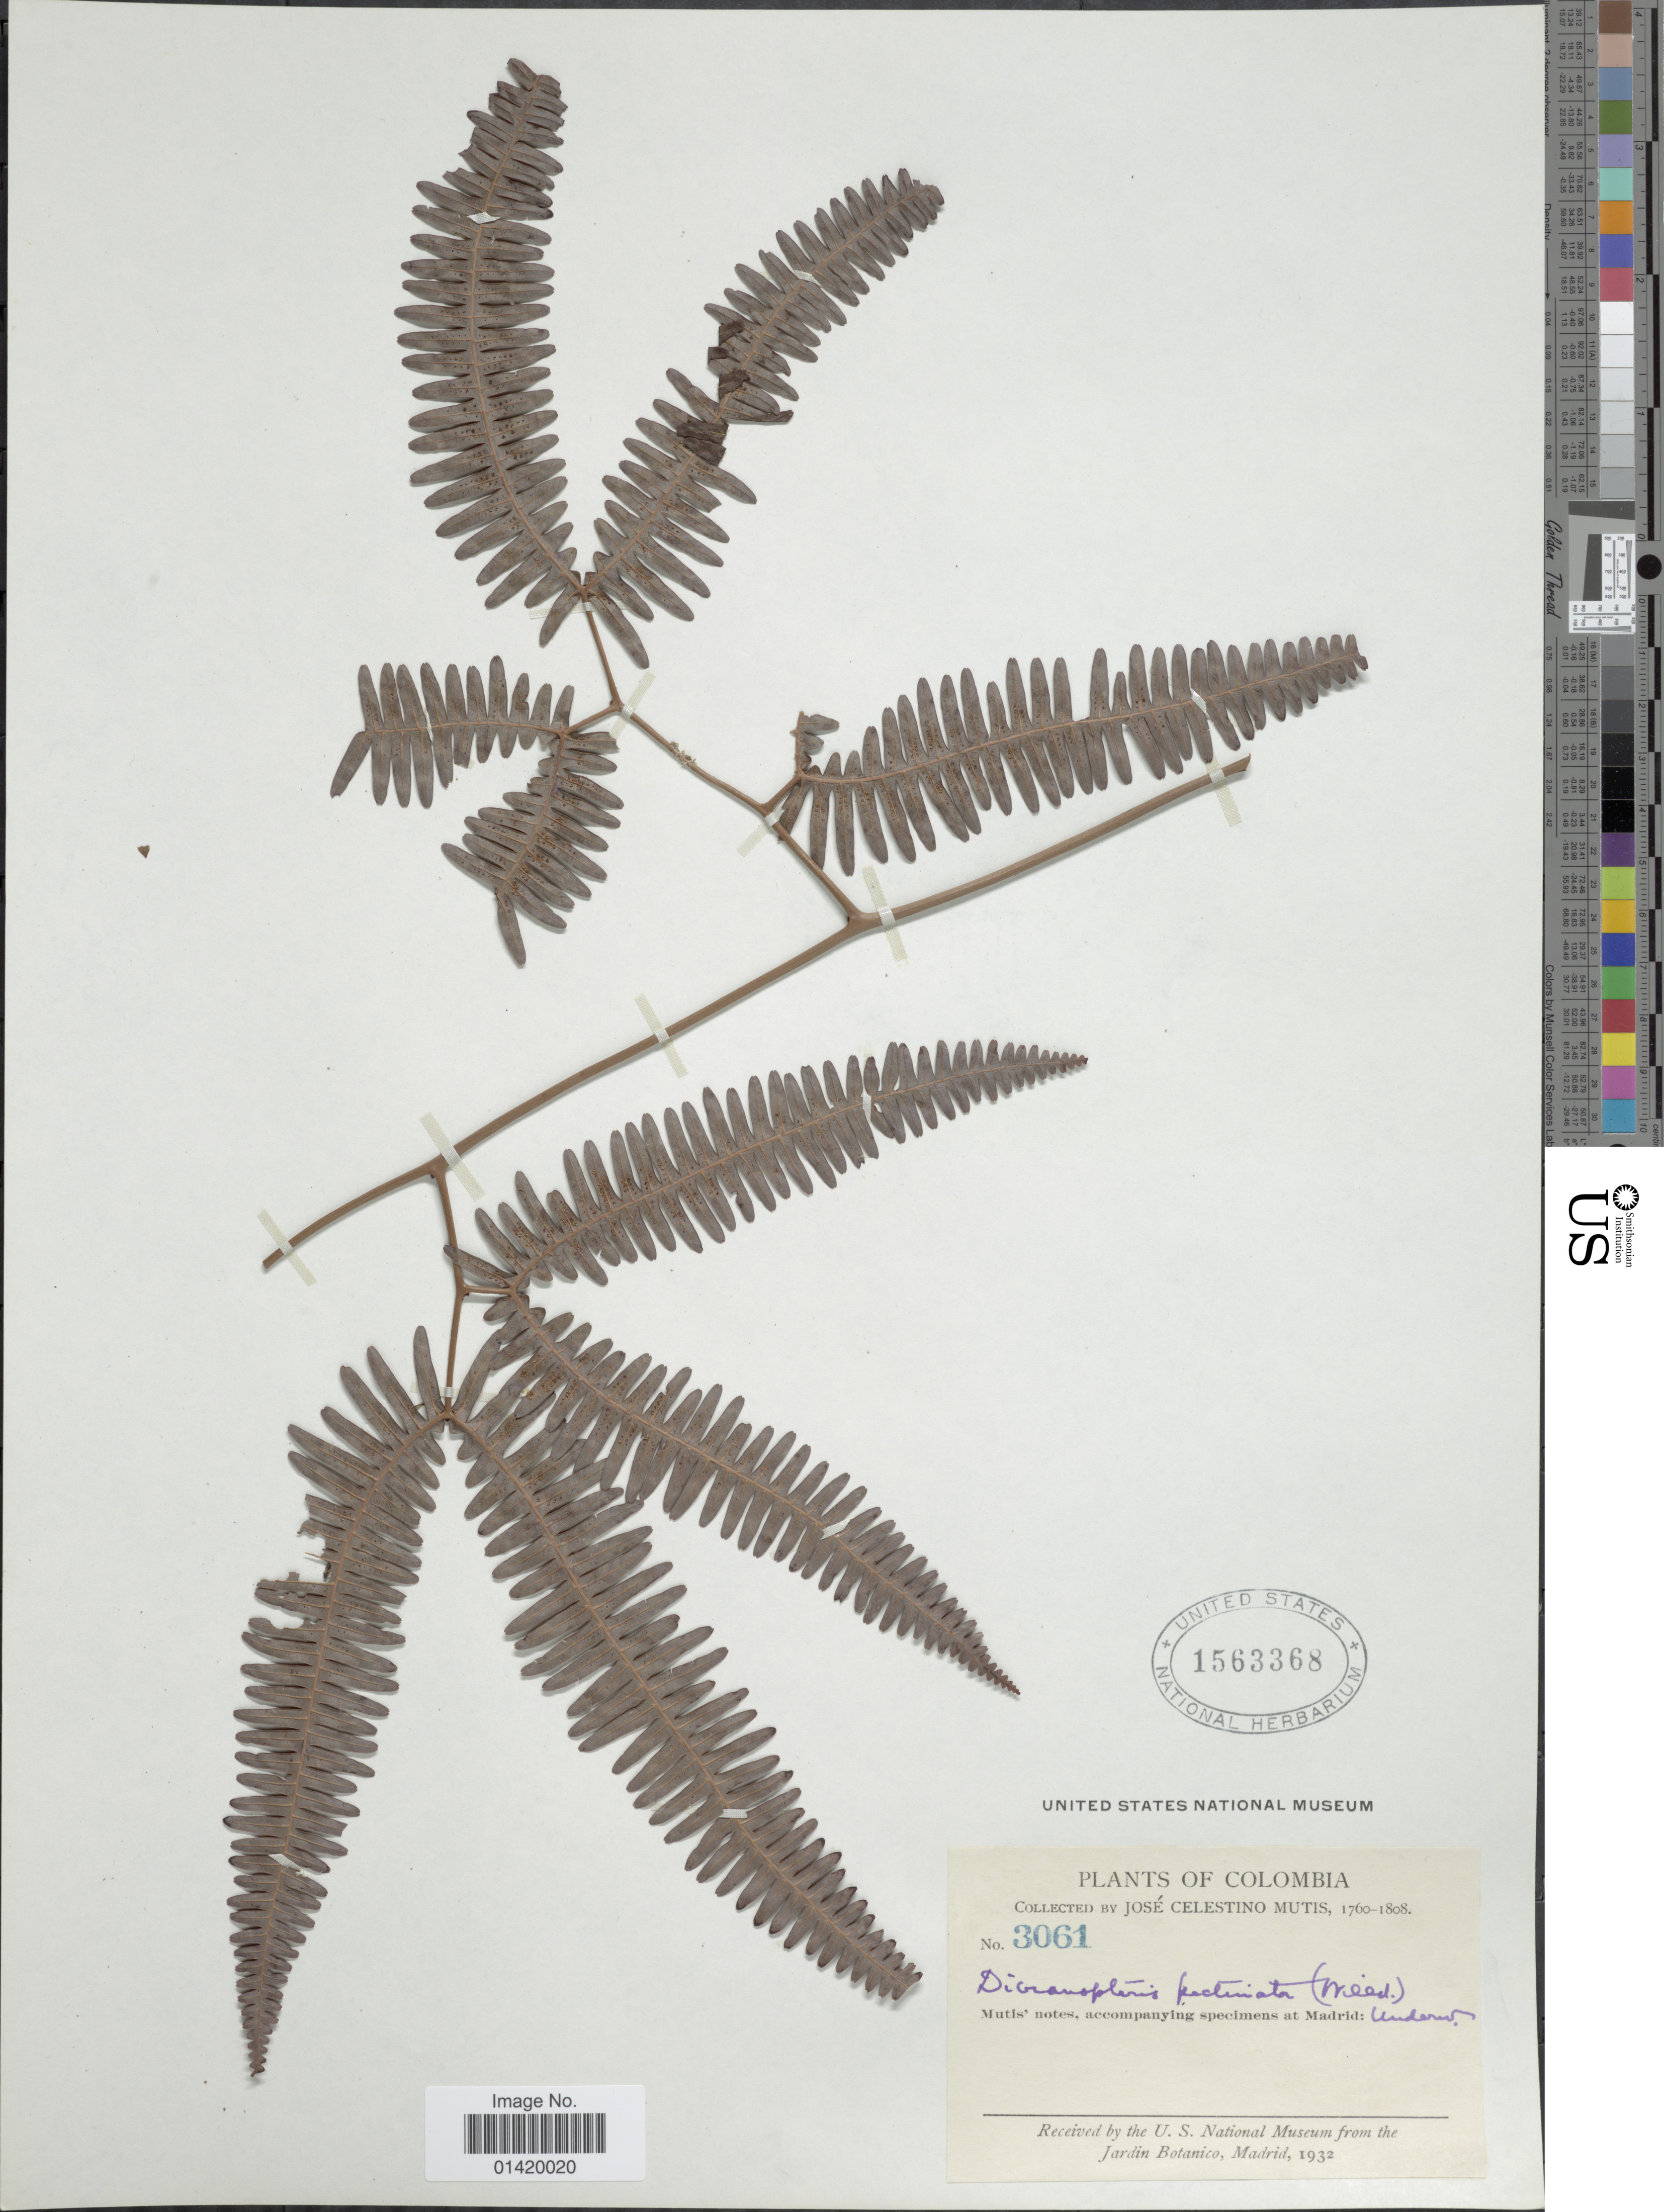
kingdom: Plantae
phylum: Tracheophyta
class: Polypodiopsida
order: Gleicheniales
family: Gleicheniaceae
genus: Gleichenella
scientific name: Gleichenella pectinata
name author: (Willd.) Ching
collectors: J. C. B. Mutis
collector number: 3061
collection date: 1760/1808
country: Colombia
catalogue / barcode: US 1563368